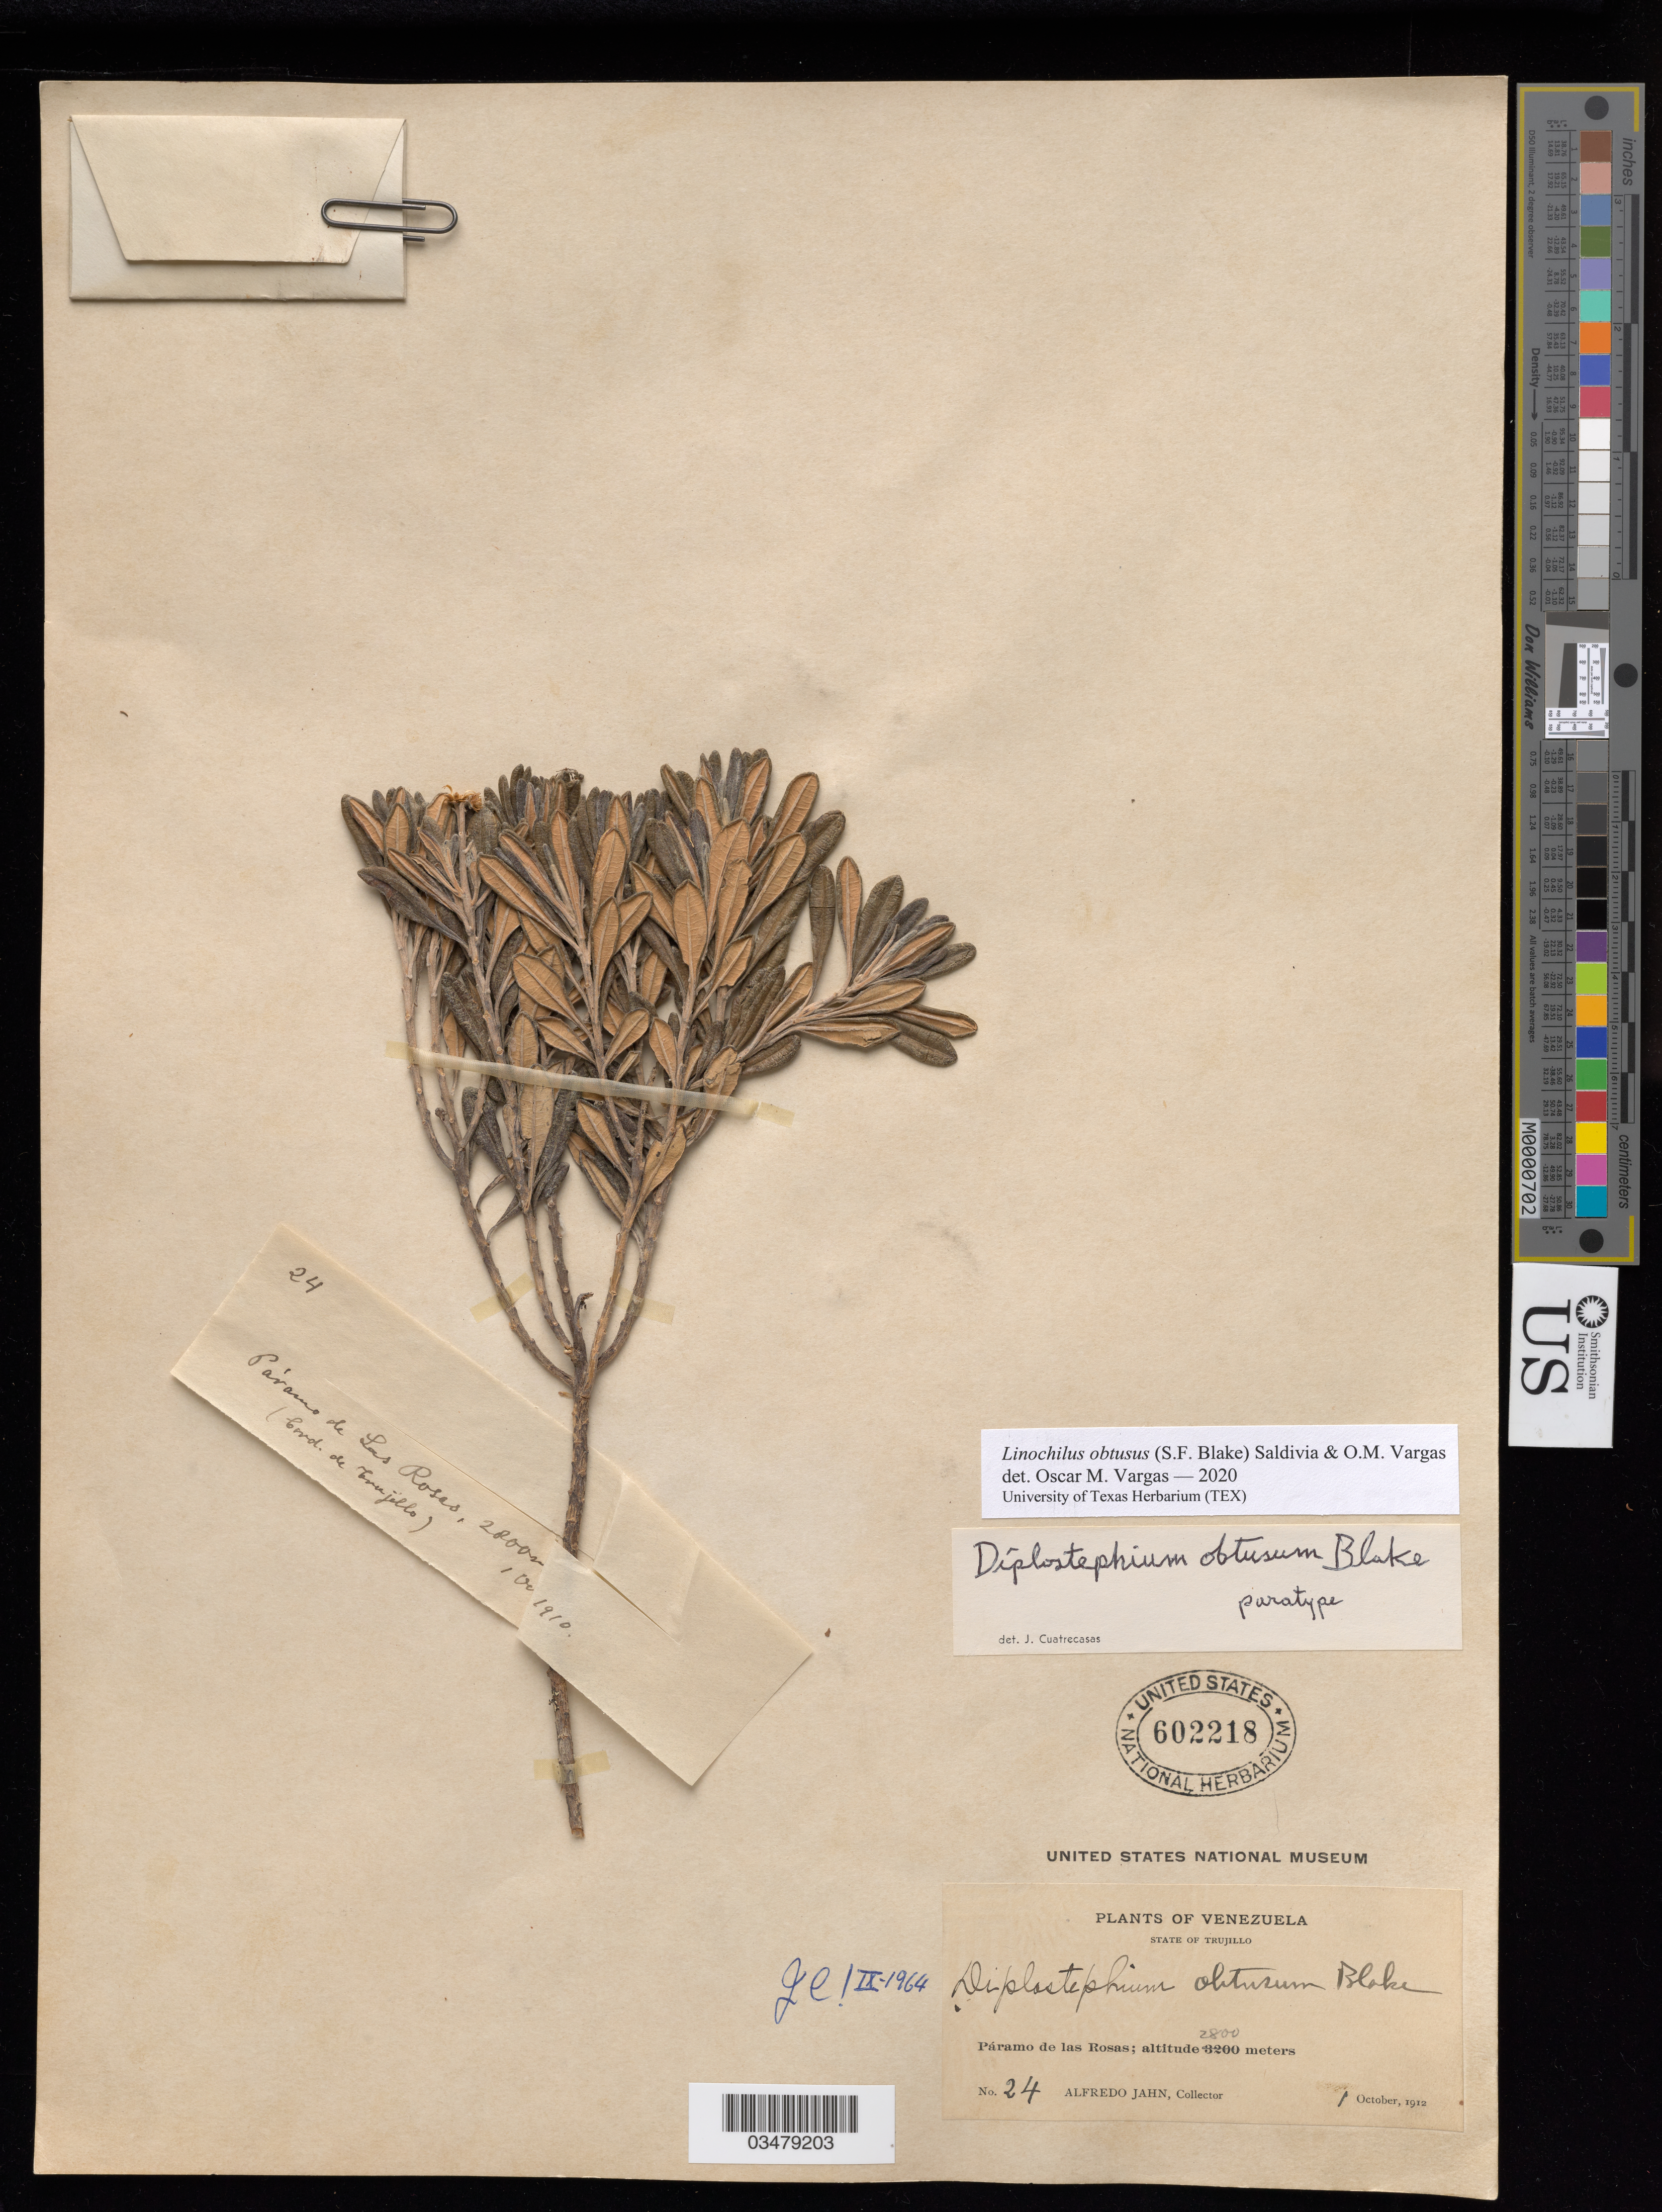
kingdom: Plantae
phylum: Tracheophyta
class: Magnoliopsida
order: Asterales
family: Asteraceae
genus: Linochilus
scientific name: Linochilus obtusus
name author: (S.F. Blake) Saldivia & O.M. Vargas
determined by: Vargas, Oscar M.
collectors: A. Jahn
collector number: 24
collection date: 1912-10-01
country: Venezuela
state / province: Trujillo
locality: State of Trujillo. Páramo de las Rosas.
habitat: Paramo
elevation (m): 2800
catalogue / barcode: US 602218